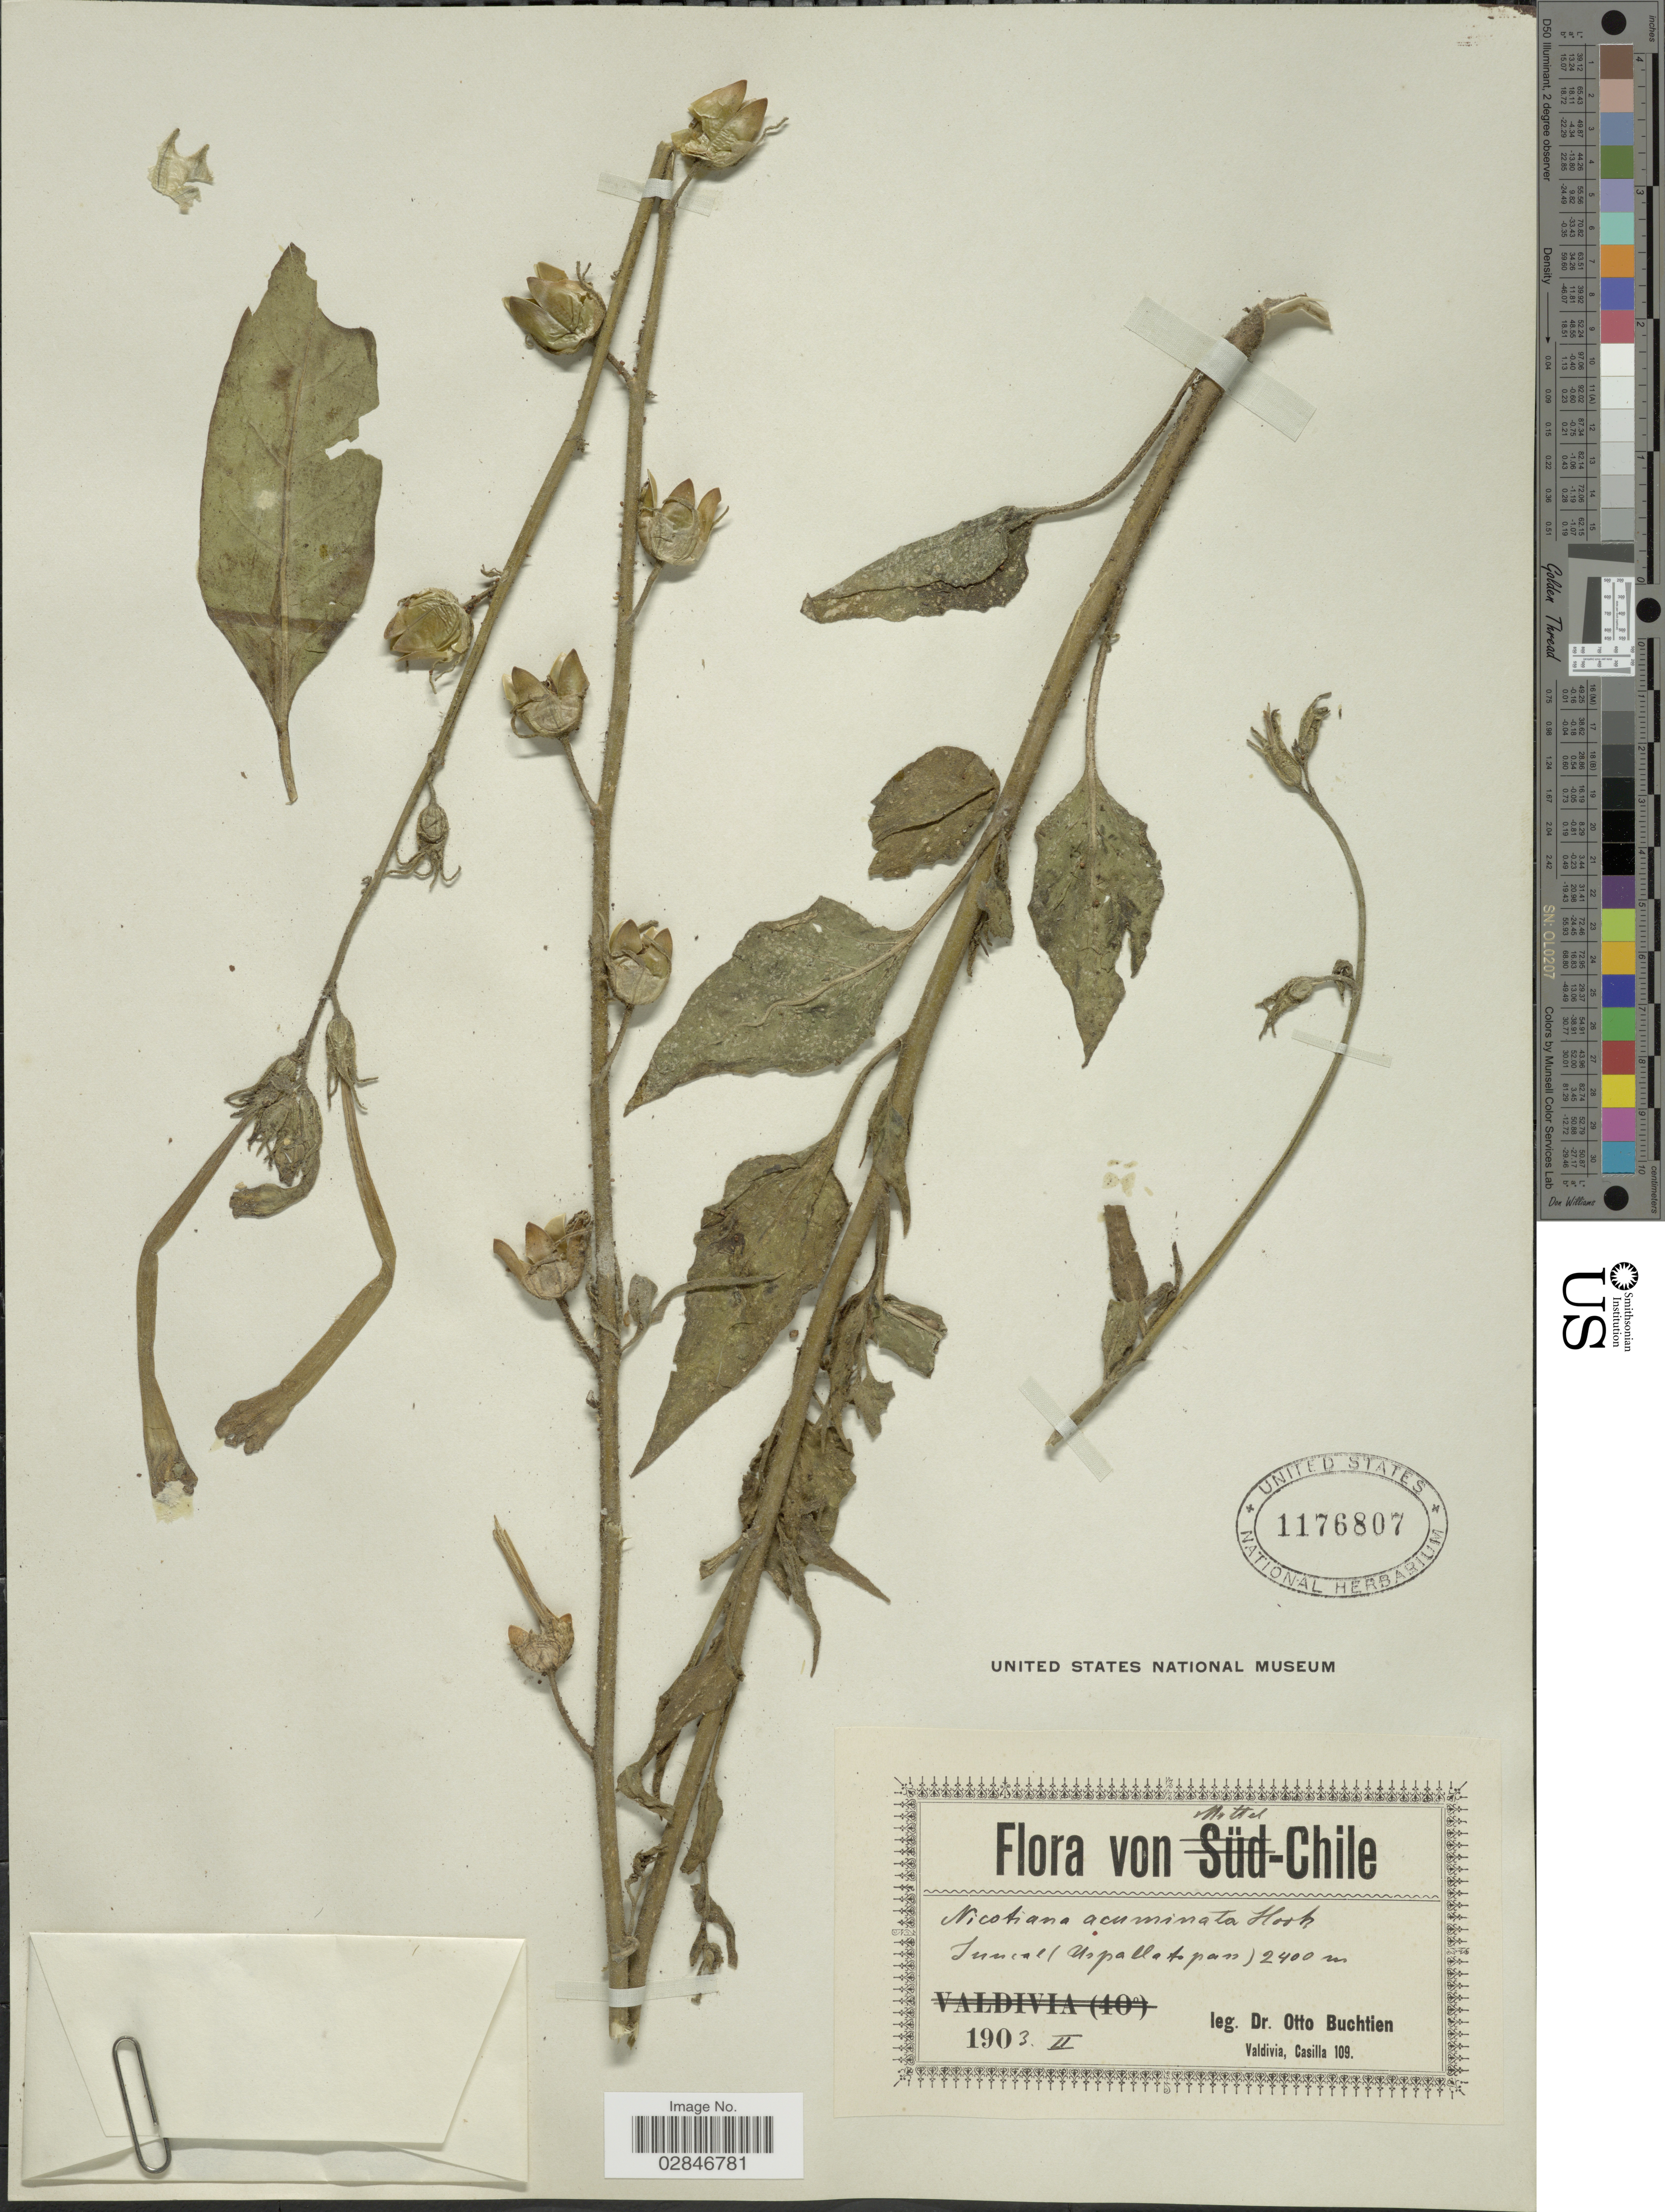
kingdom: Plantae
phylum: Tracheophyta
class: Magnoliopsida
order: Solanales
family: Solanaceae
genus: Nicotiana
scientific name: Nicotiana acuminata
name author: (Graham) Hook.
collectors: O. Buchtien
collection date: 1903-02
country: Chile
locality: Mittel - Chile, Juncal (Uspallata pass).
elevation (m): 2400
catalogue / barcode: US 1176807